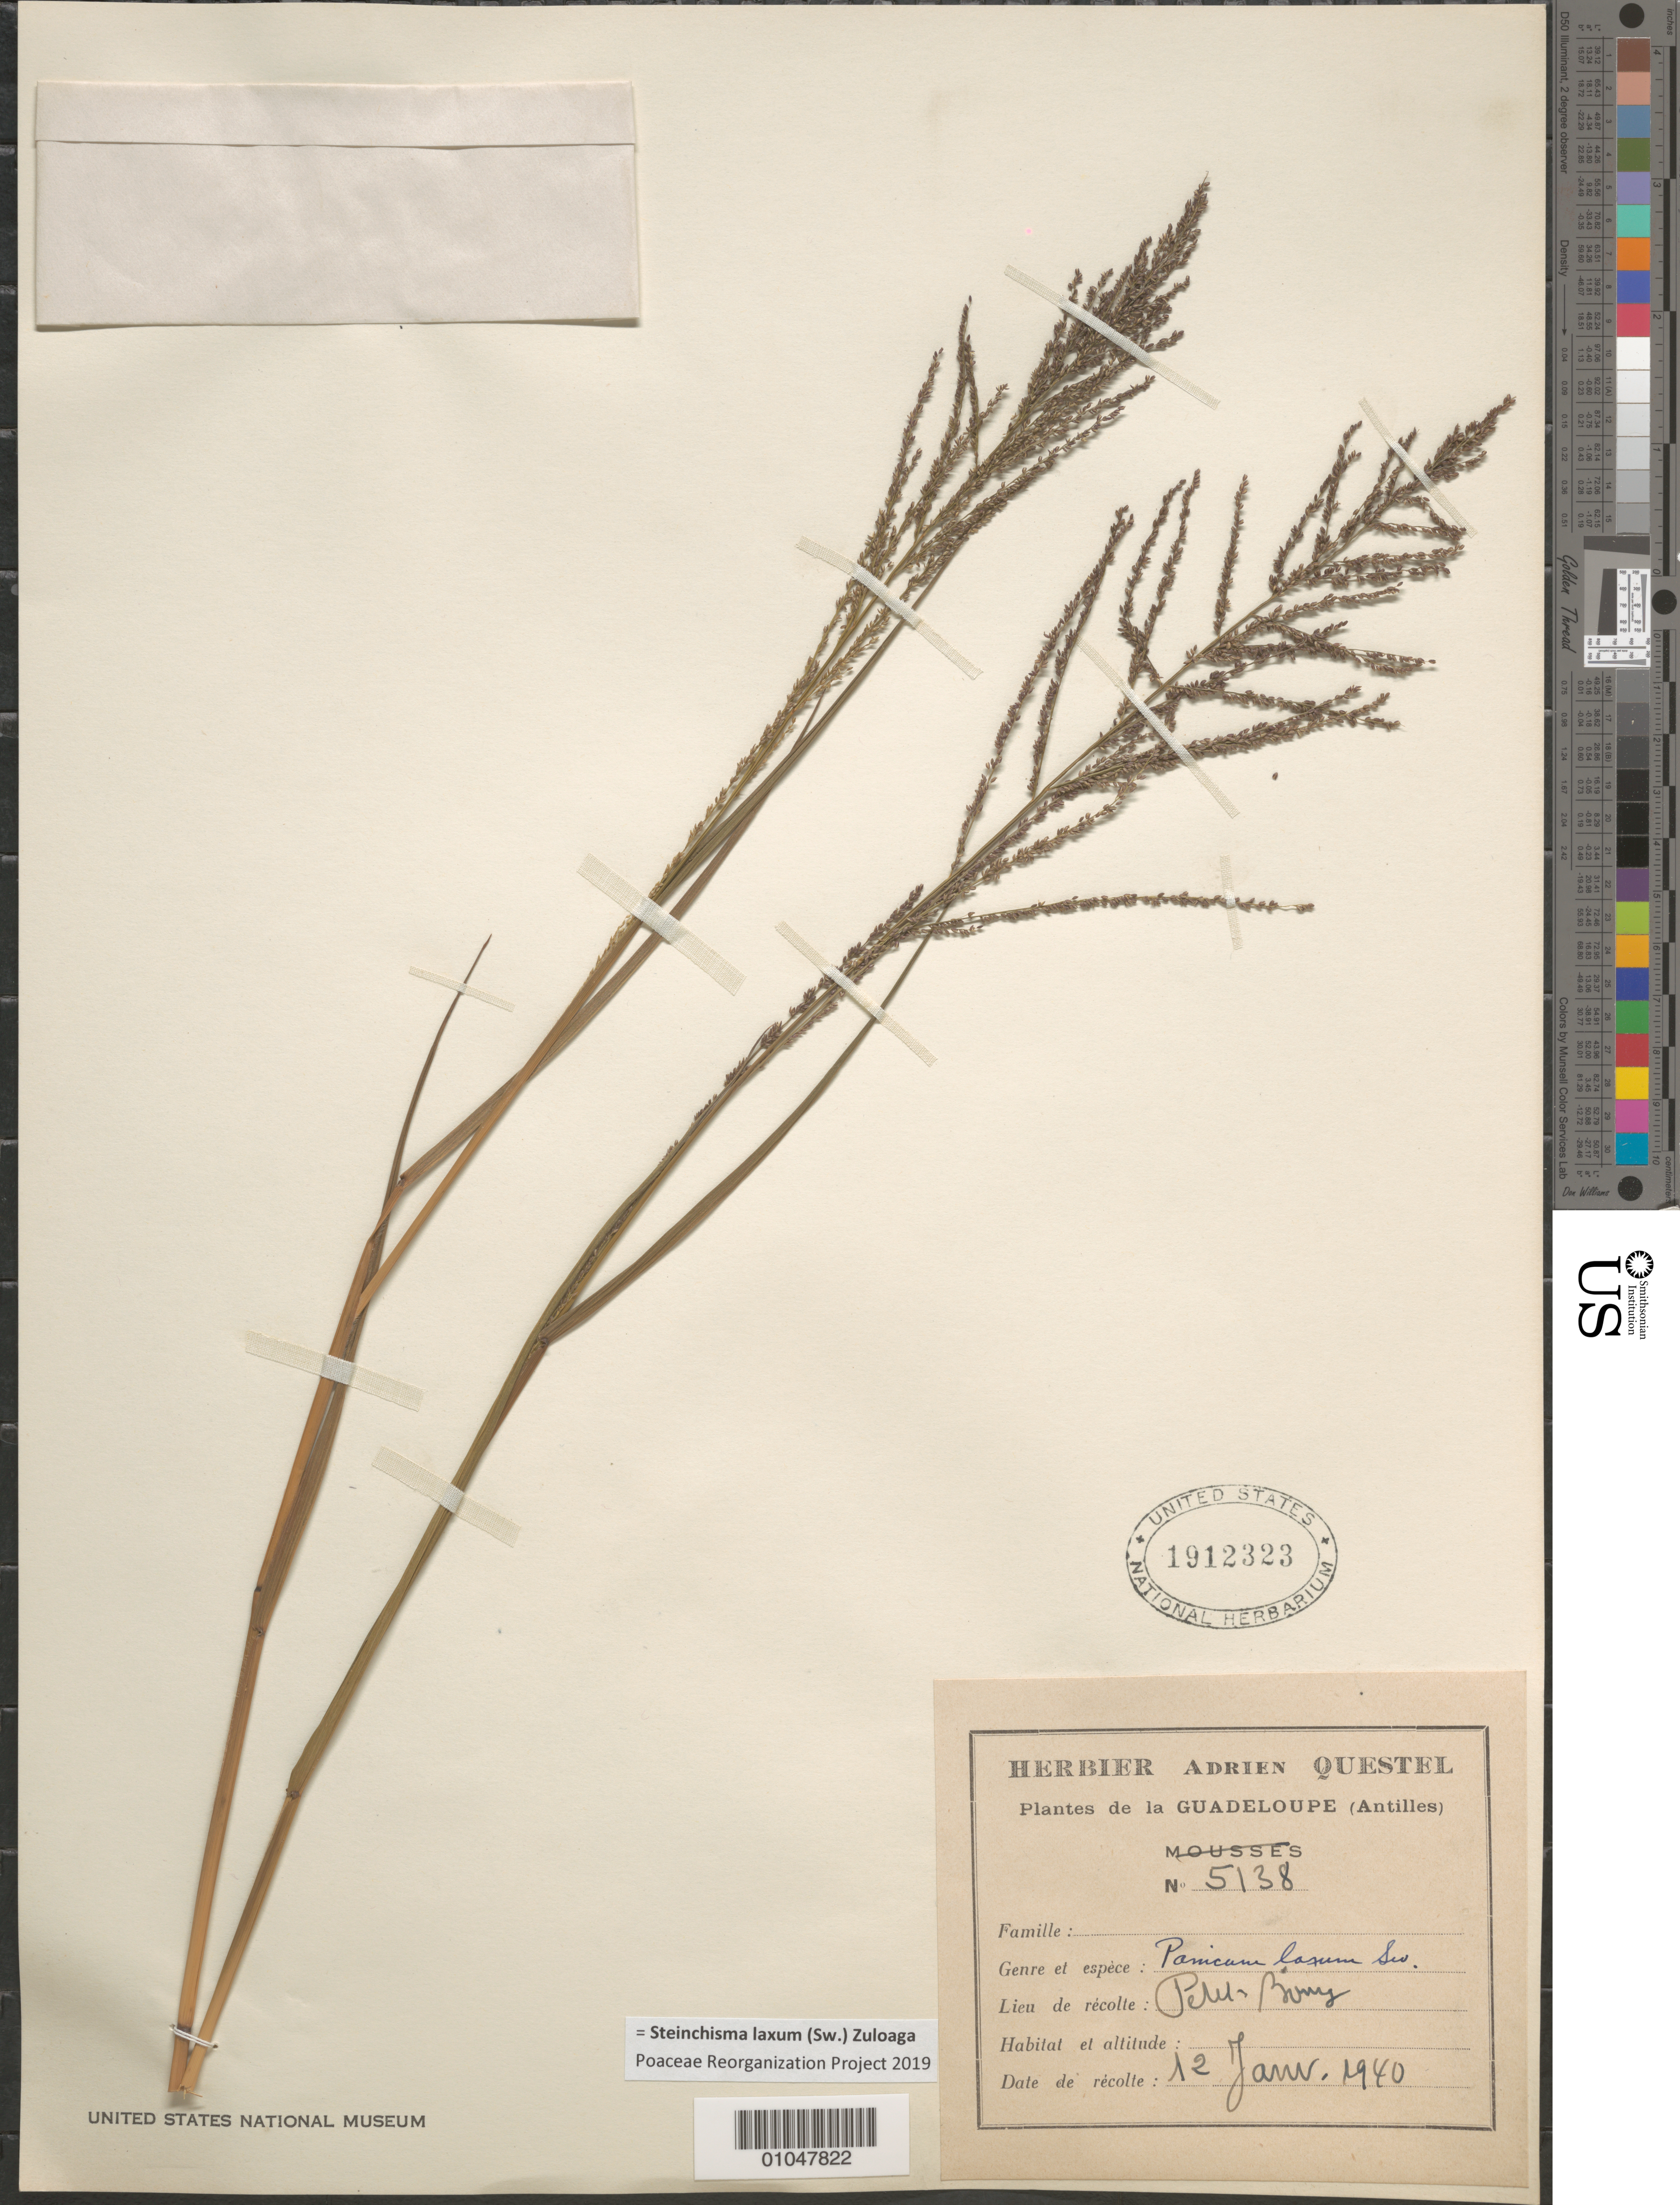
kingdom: Plantae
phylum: Tracheophyta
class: Liliopsida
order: Poales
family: Poaceae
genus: Panicum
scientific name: Panicum laxum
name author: Sw.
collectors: A. Questel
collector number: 5138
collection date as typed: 12 Jan 1940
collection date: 1940-01-12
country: Guadeloupe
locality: Petit Bones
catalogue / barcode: US 1912323